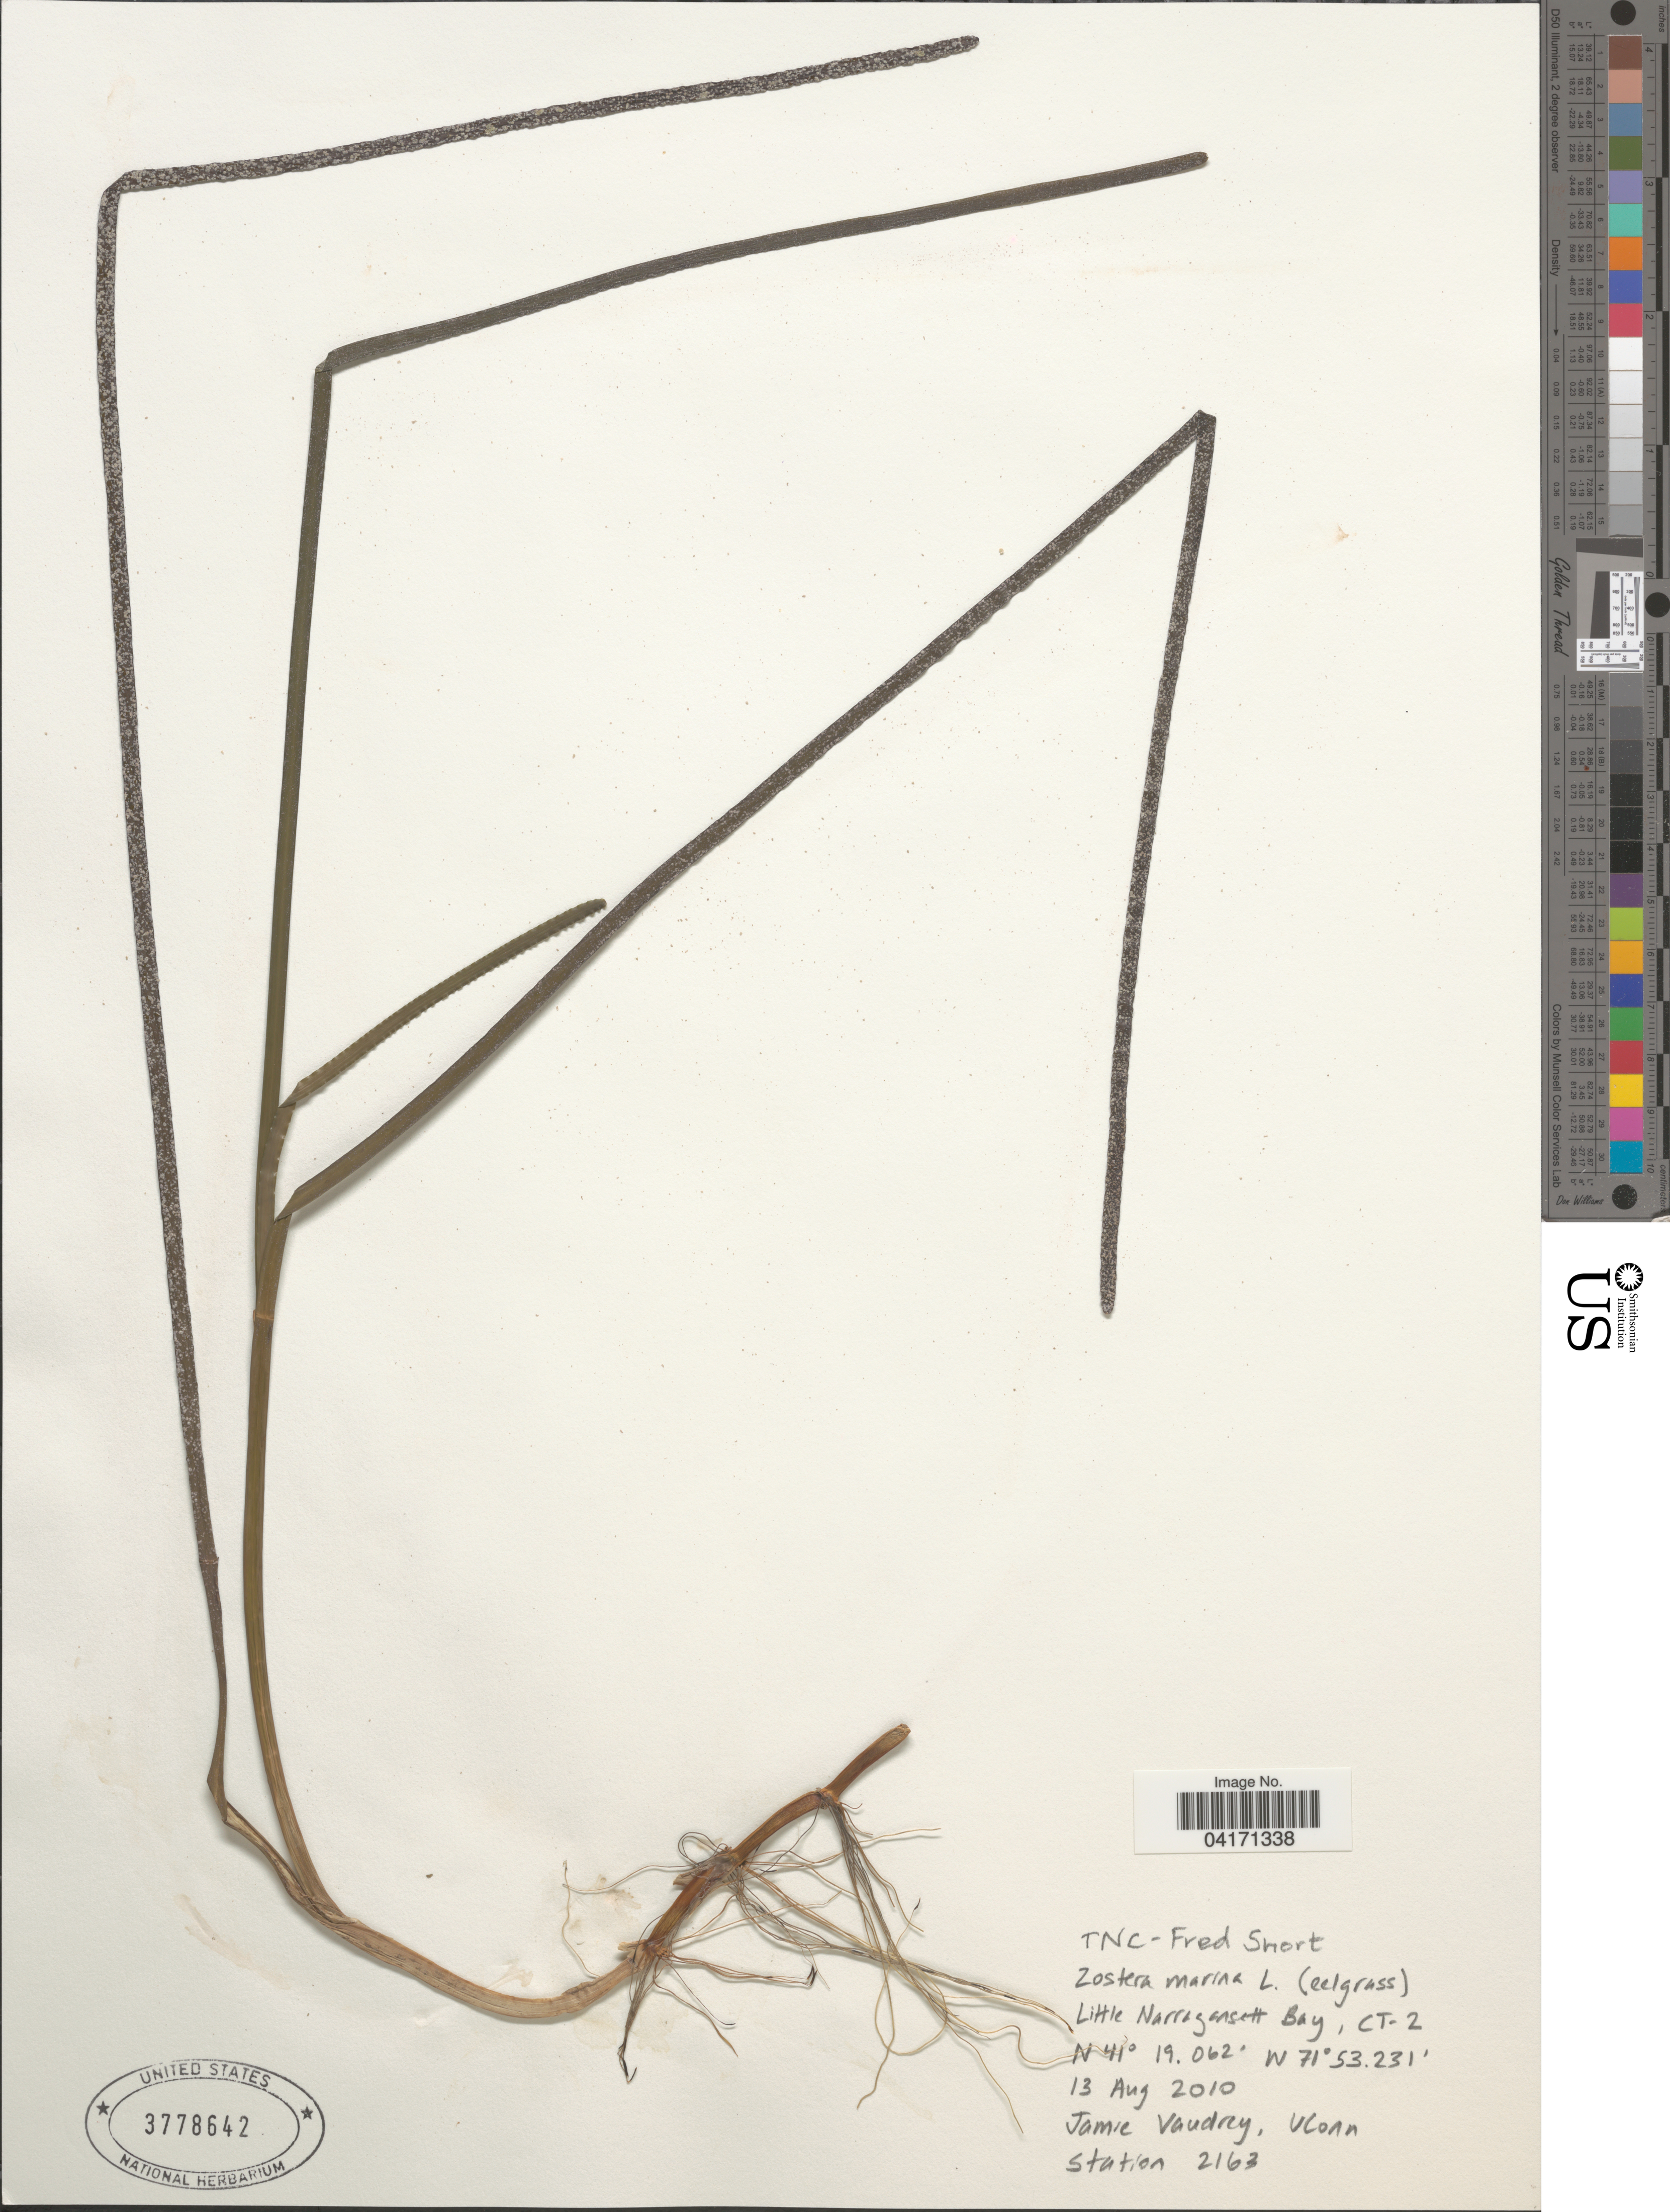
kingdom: Plantae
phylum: Tracheophyta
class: Liliopsida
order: Alismatales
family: Zosteraceae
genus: Zostera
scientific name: Zostera marina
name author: L.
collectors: J. Vaudrey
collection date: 2010-08-13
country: United States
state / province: Connecticut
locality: Little Narragansett Bay, CT-2. Station 2163.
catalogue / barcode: US 3778642